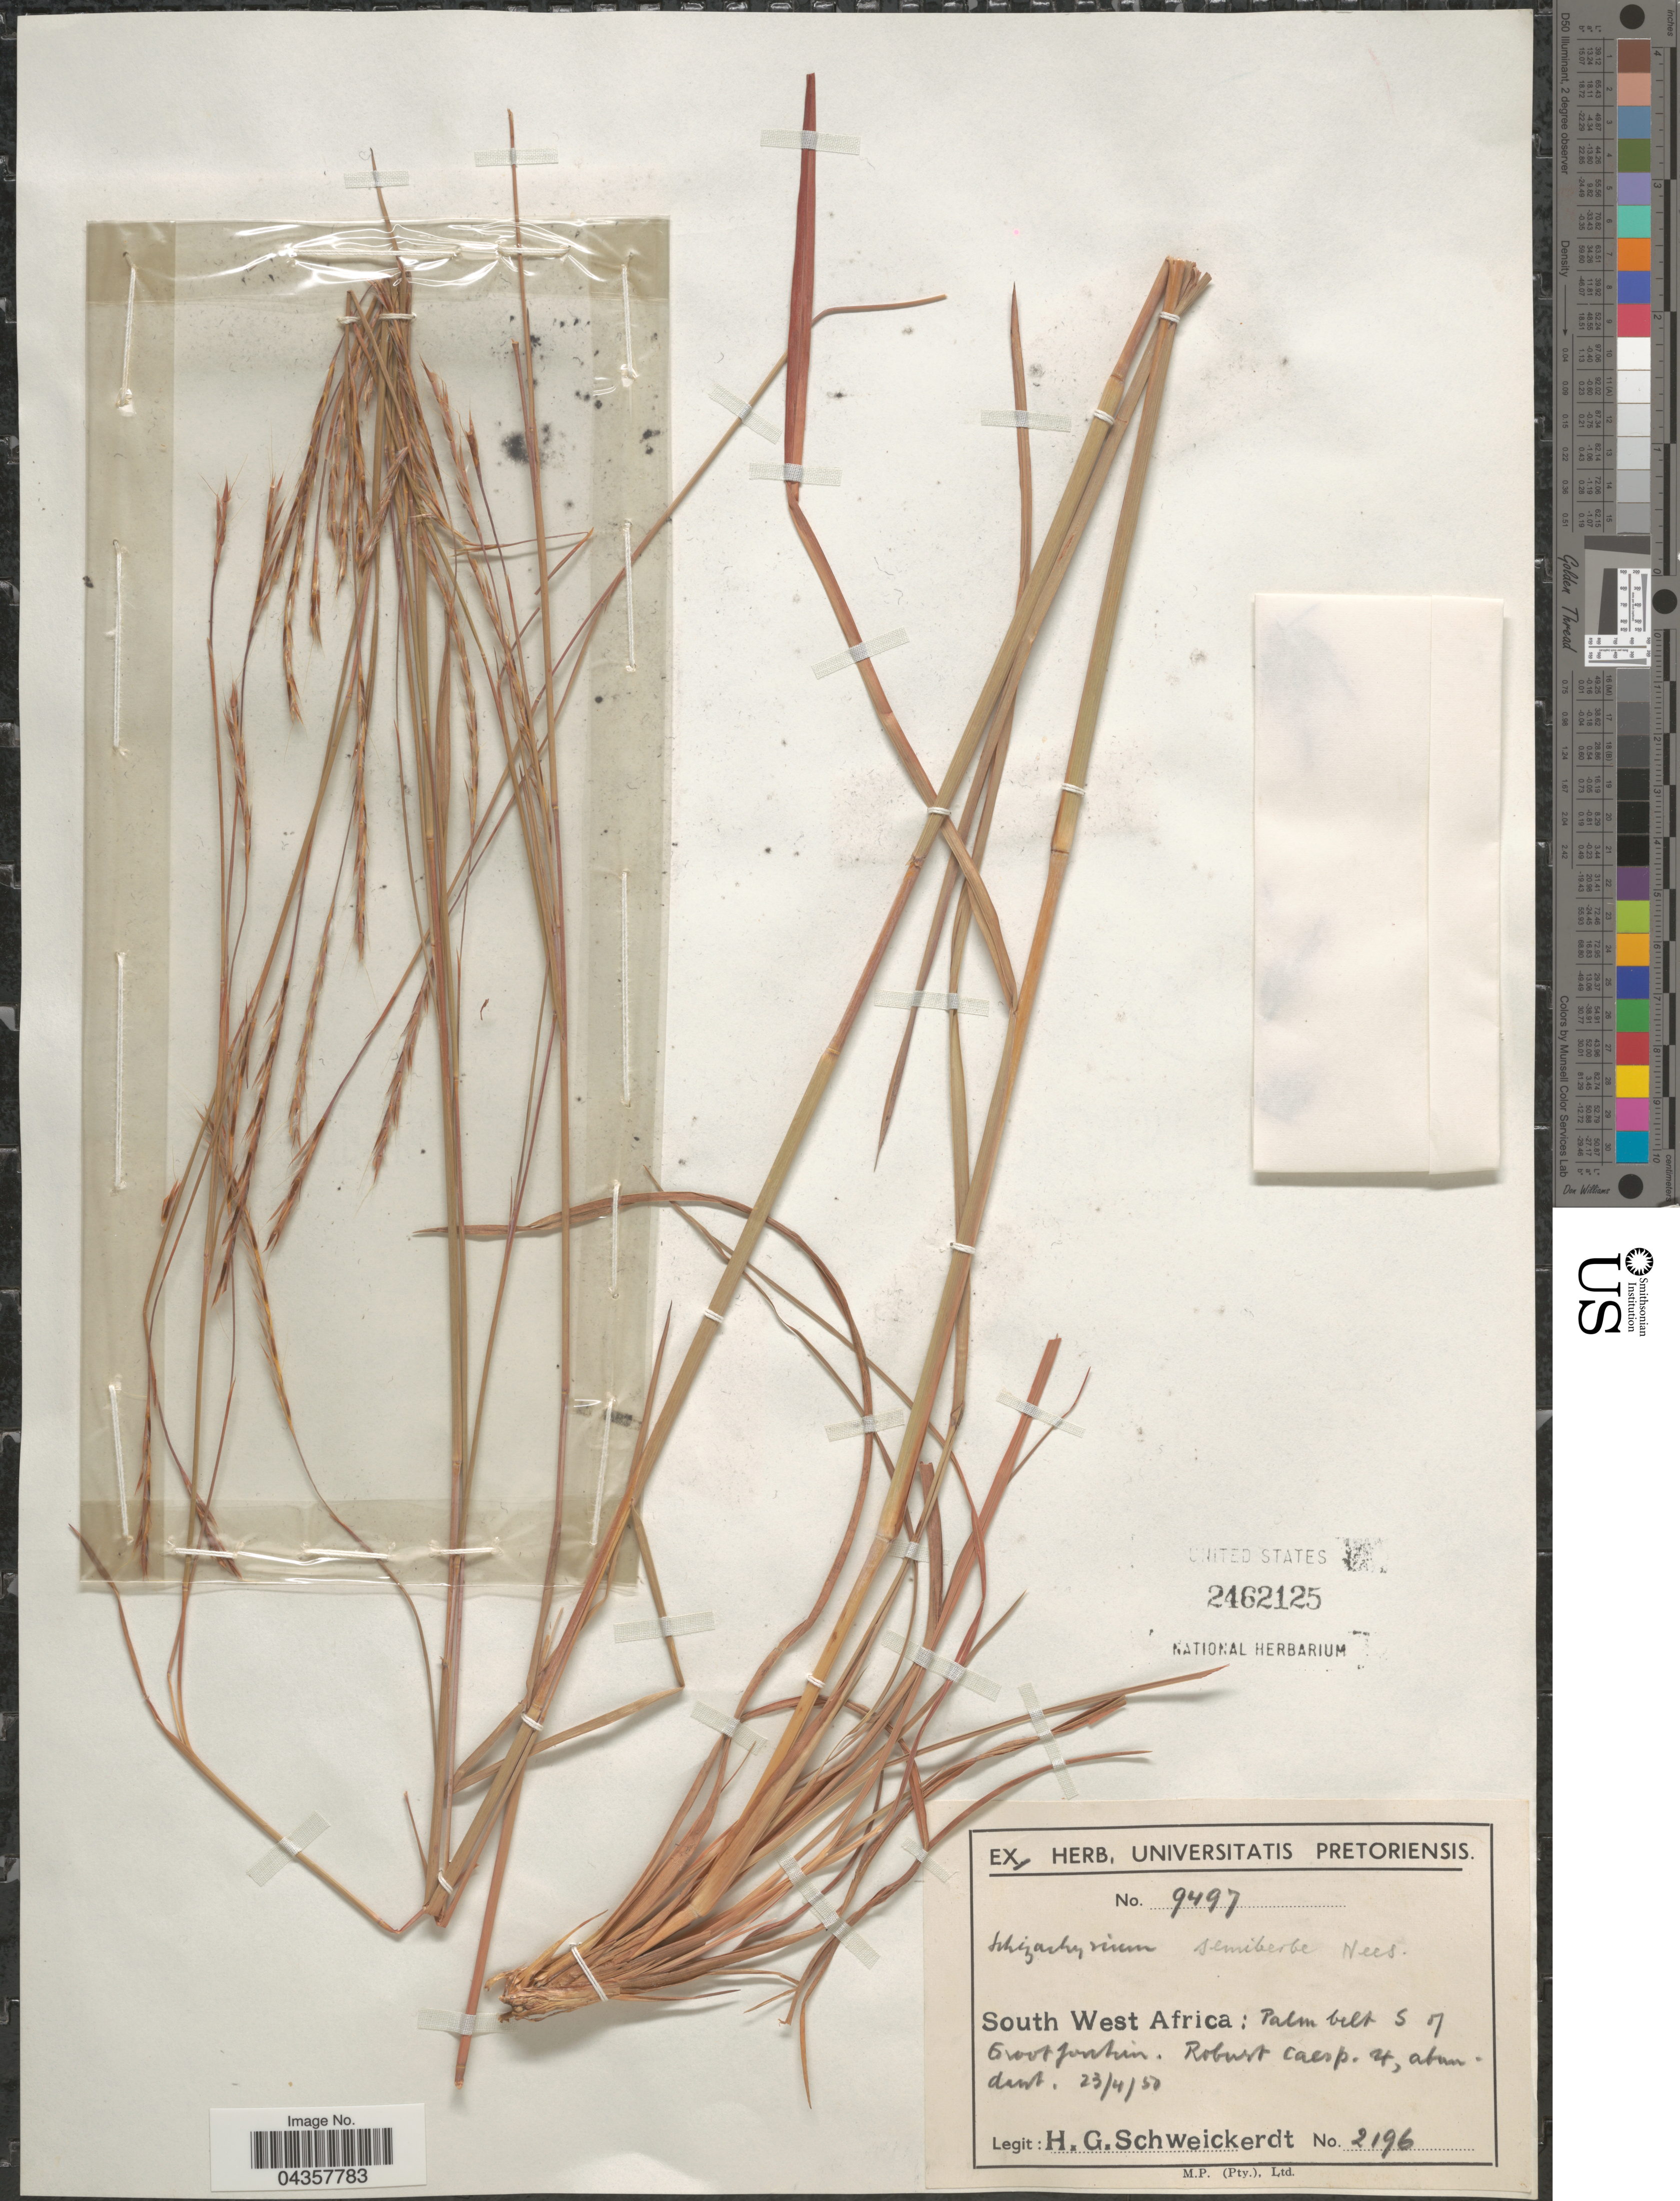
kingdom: Plantae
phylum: Tracheophyta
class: Liliopsida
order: Poales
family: Poaceae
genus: Schizachyrium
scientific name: Schizachyrium sanguineum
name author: (Retz.) Alston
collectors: H. Schweickerdt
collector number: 2196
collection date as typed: Transcribed d/m/y: 23/4/50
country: Namibia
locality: South West Africa: Palm belt S of Grootfontein.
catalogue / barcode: US 2462125